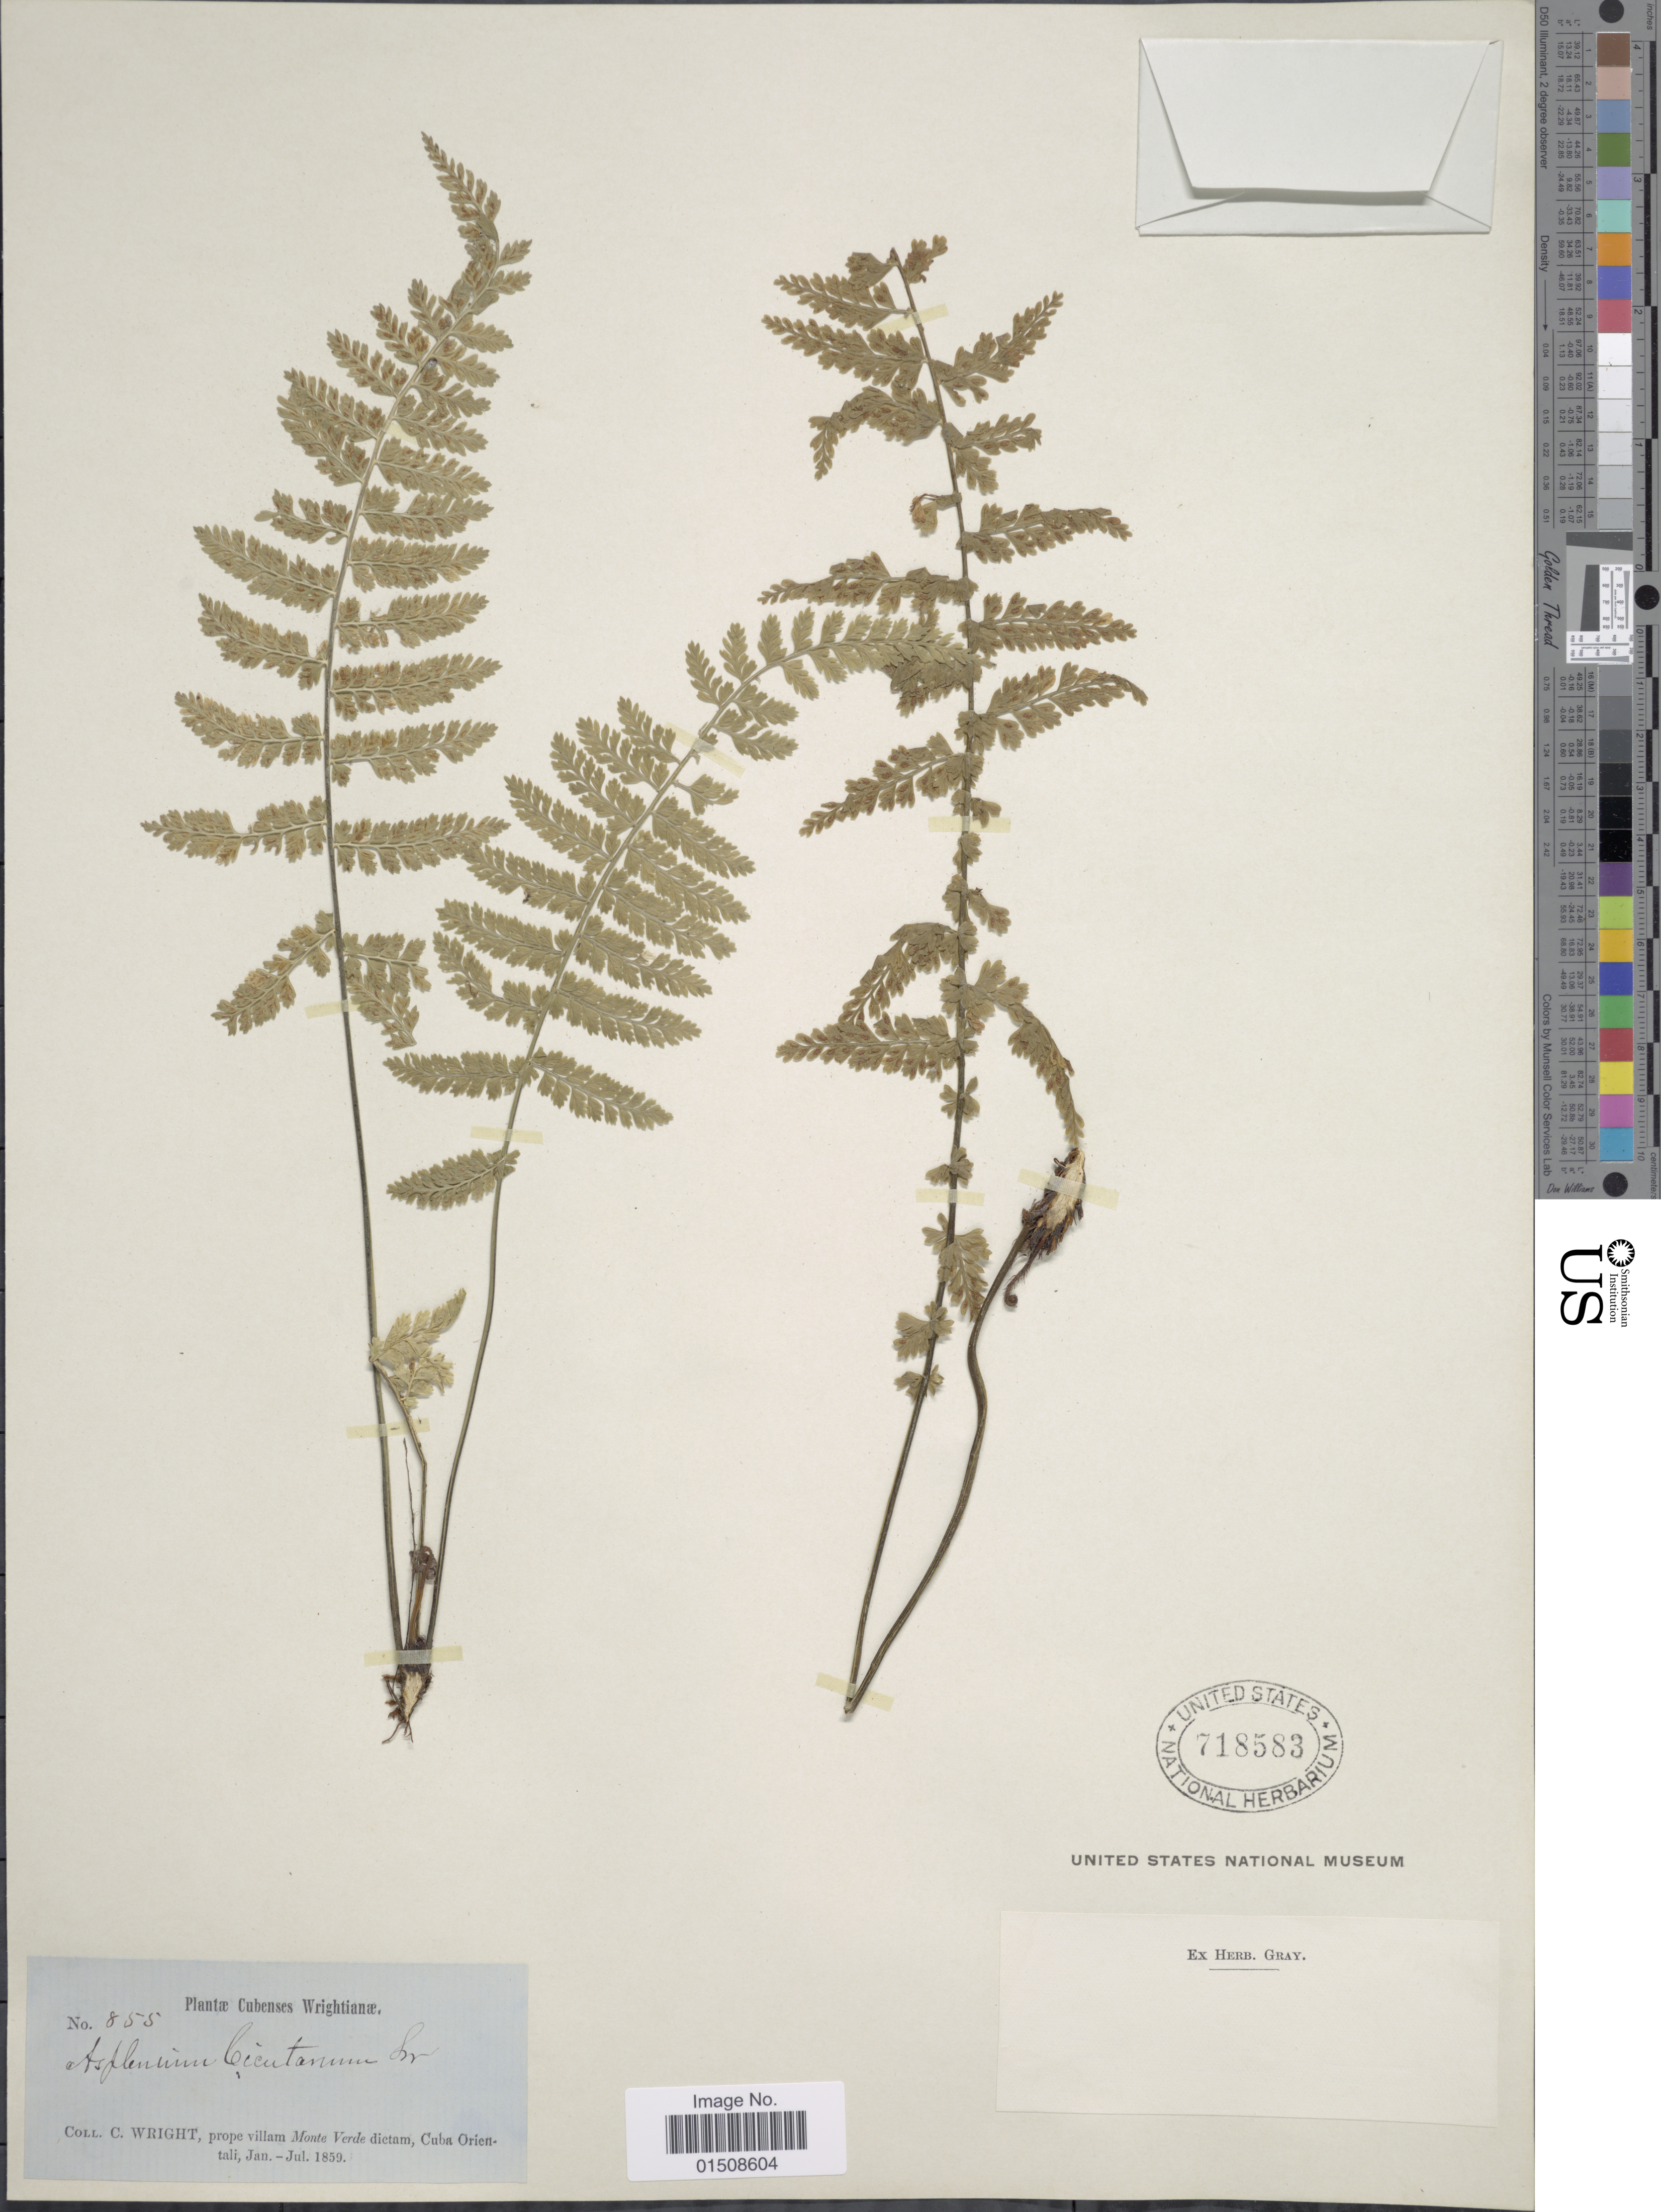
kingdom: Plantae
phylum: Tracheophyta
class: Polypodiopsida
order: Polypodiales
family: Aspleniaceae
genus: Asplenium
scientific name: Asplenium cristatum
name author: Lam.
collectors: C. Wright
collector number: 855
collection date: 1859-01/1859-07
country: Cuba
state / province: Oriente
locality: Prope villam Monte Verde dictam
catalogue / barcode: US 718583